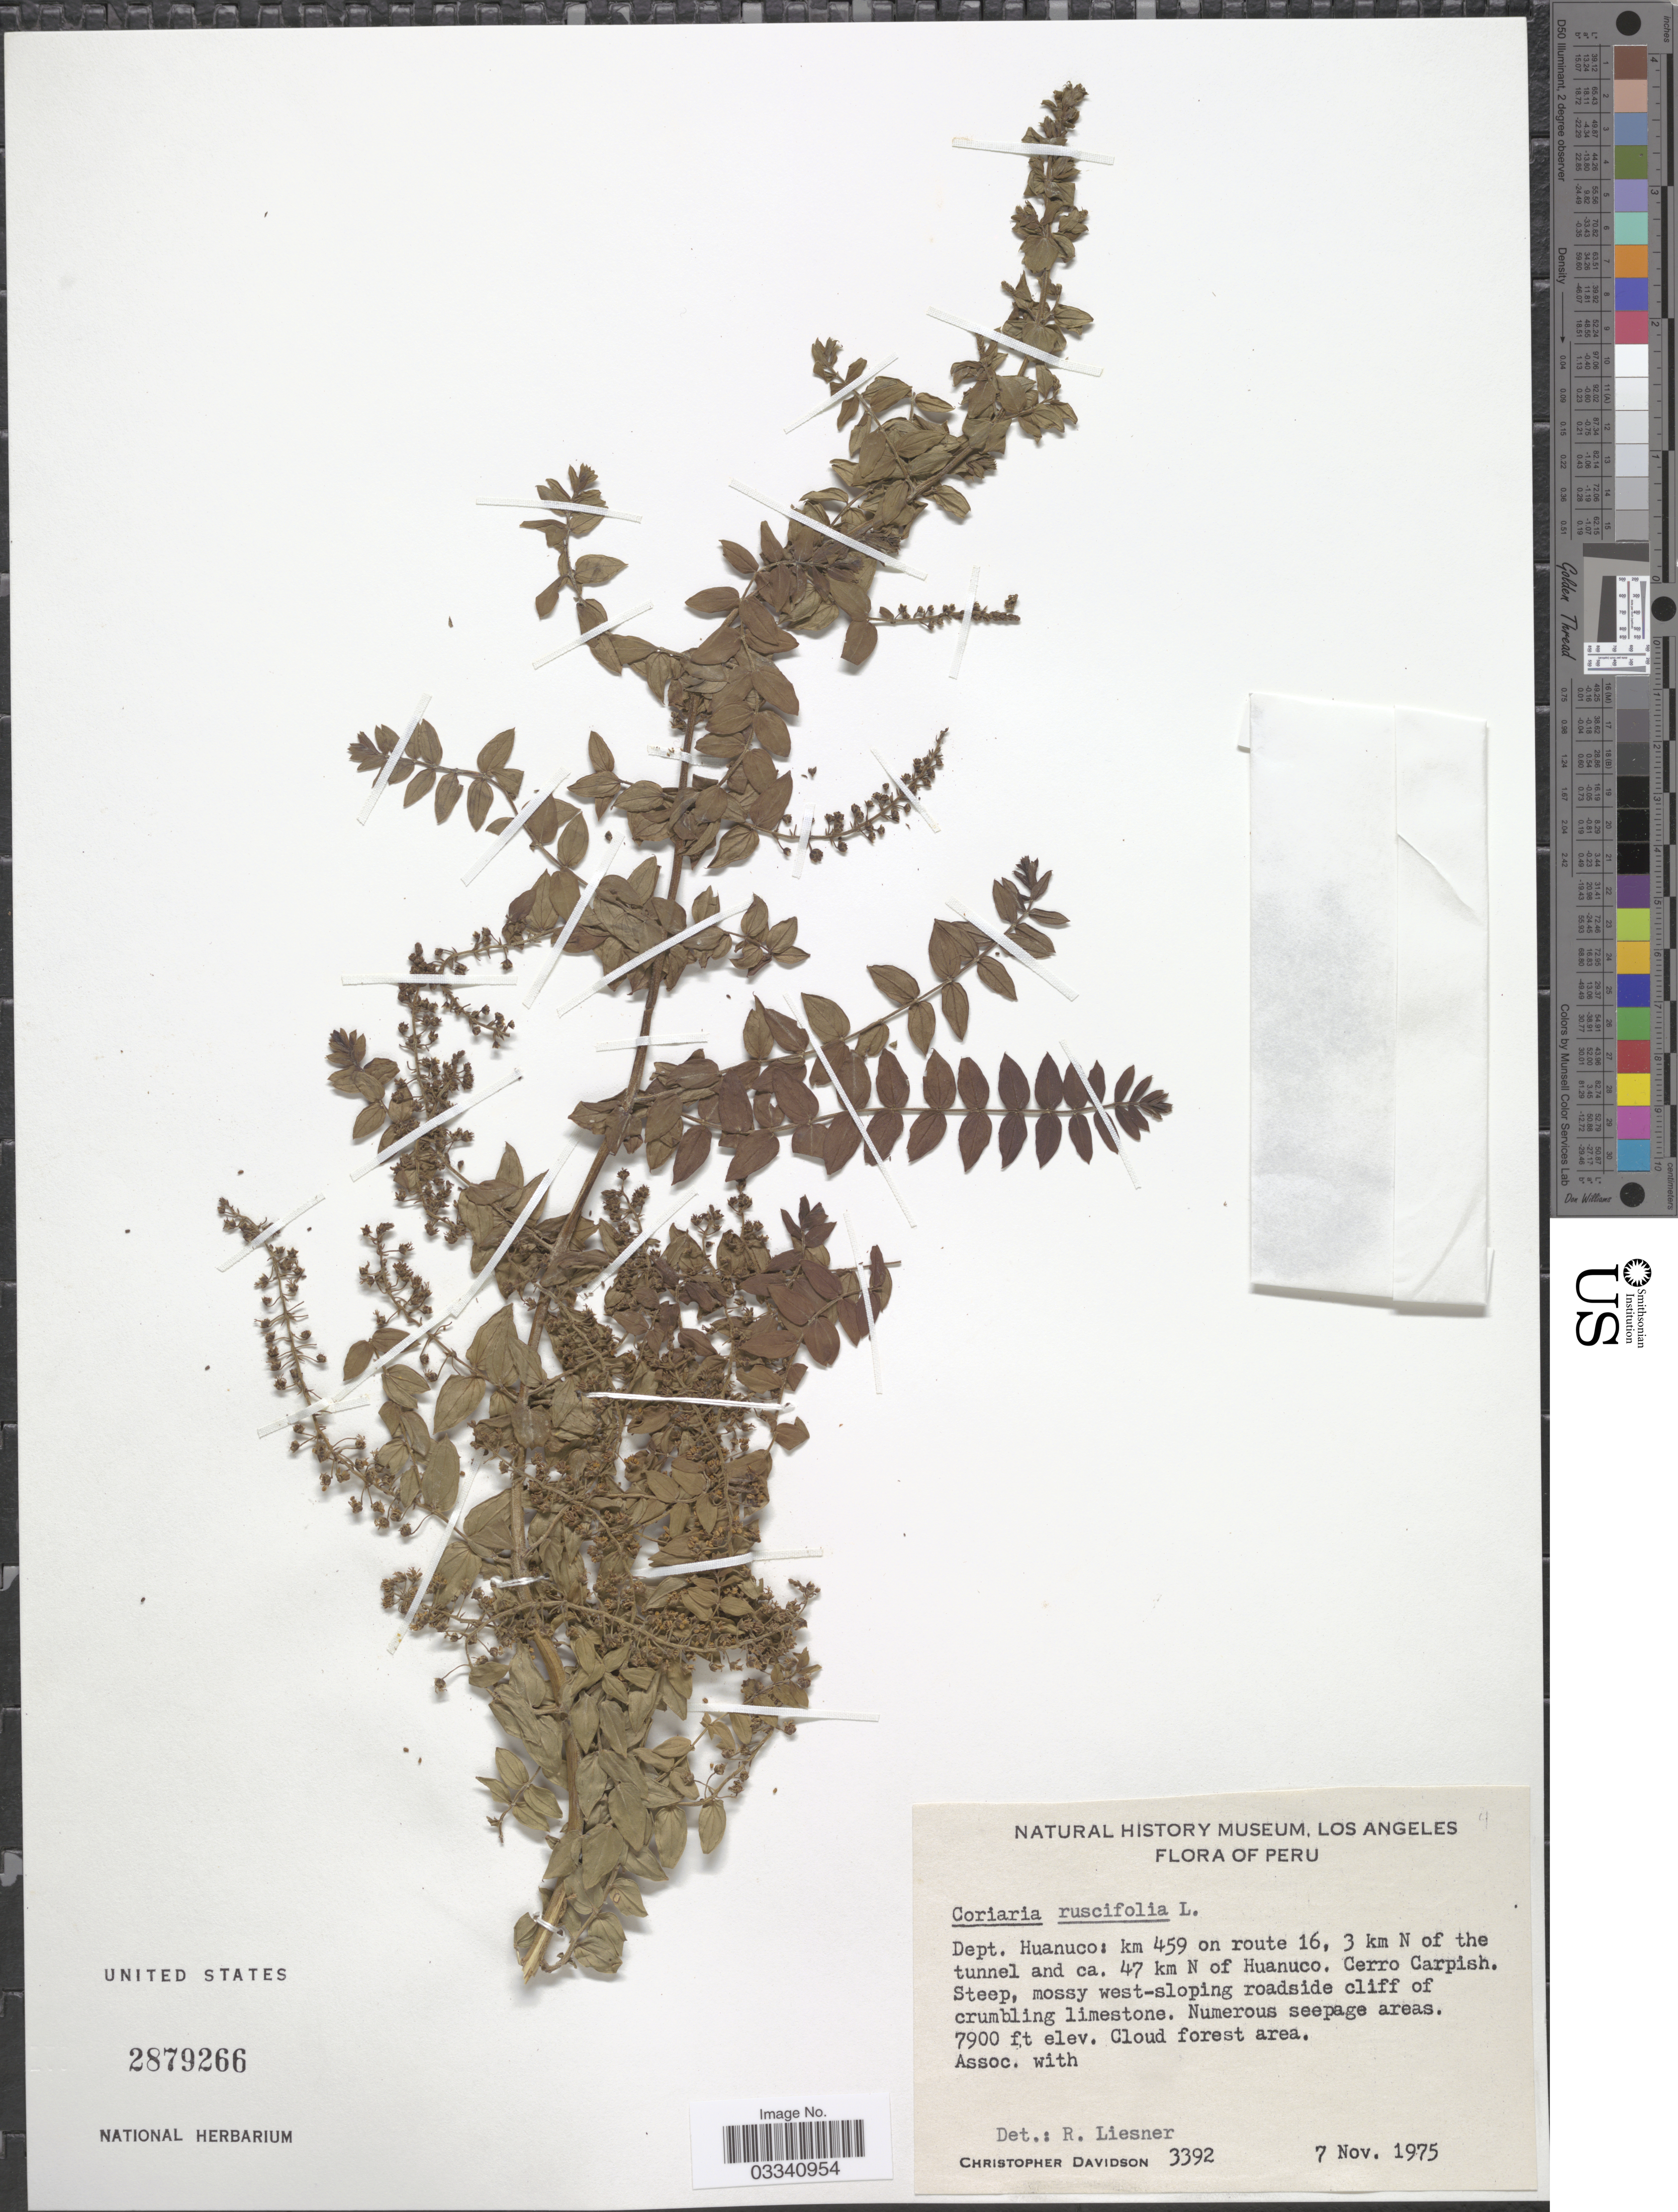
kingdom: Plantae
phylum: Tracheophyta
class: Magnoliopsida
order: Cucurbitales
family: Coriariaceae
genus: Coriaria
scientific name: Coriaria ruscifolia subsp. microphylla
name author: (Poir.) L.E. Skog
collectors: C. Davidson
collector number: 3392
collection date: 1975-11-07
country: Peru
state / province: Huánuco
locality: Dept. Huanuco: km 459 on route 16, 3 km N of the tunnel and ca. 47 km N of Huanuco. Cerro Carpish.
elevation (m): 2408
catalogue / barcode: US 2879266